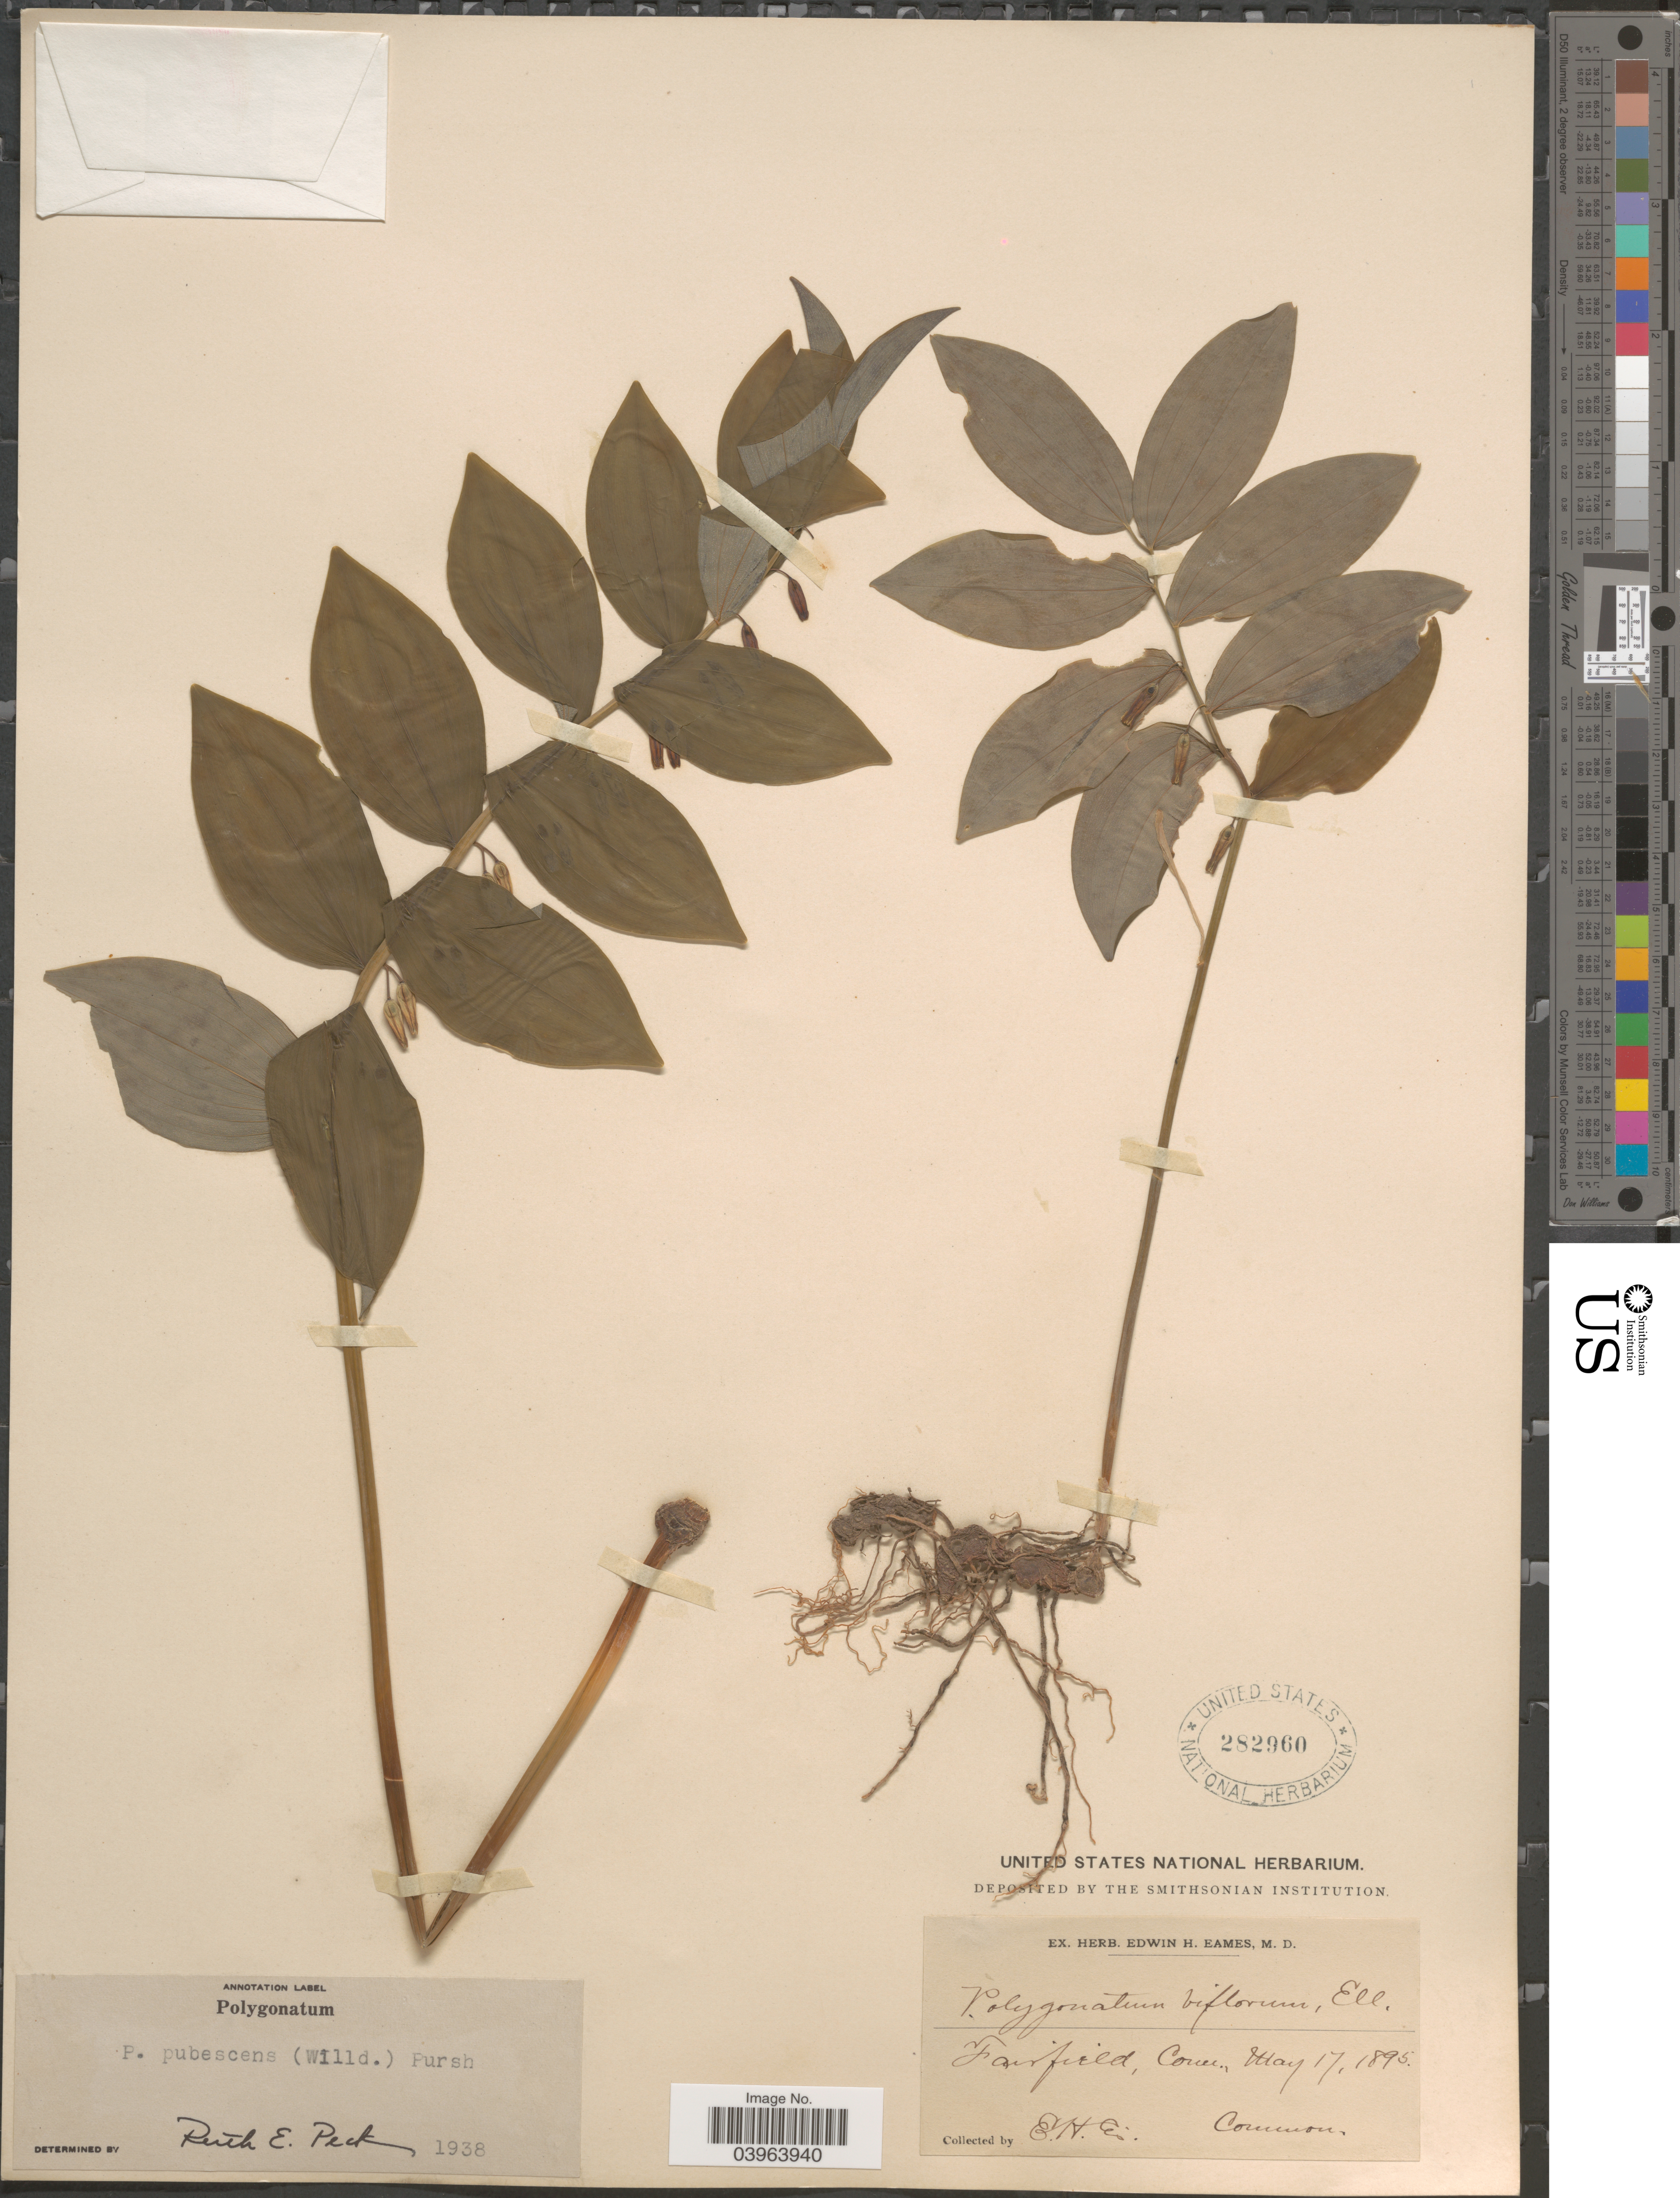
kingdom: Plantae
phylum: Tracheophyta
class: Liliopsida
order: Asparagales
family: Asparagaceae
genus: Polygonatum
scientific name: Polygonatum pubescens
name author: (Willd.) Pursh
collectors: E. H. Eames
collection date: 1895-05-17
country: United States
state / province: Connecticut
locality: Fairfield.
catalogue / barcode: US 282960